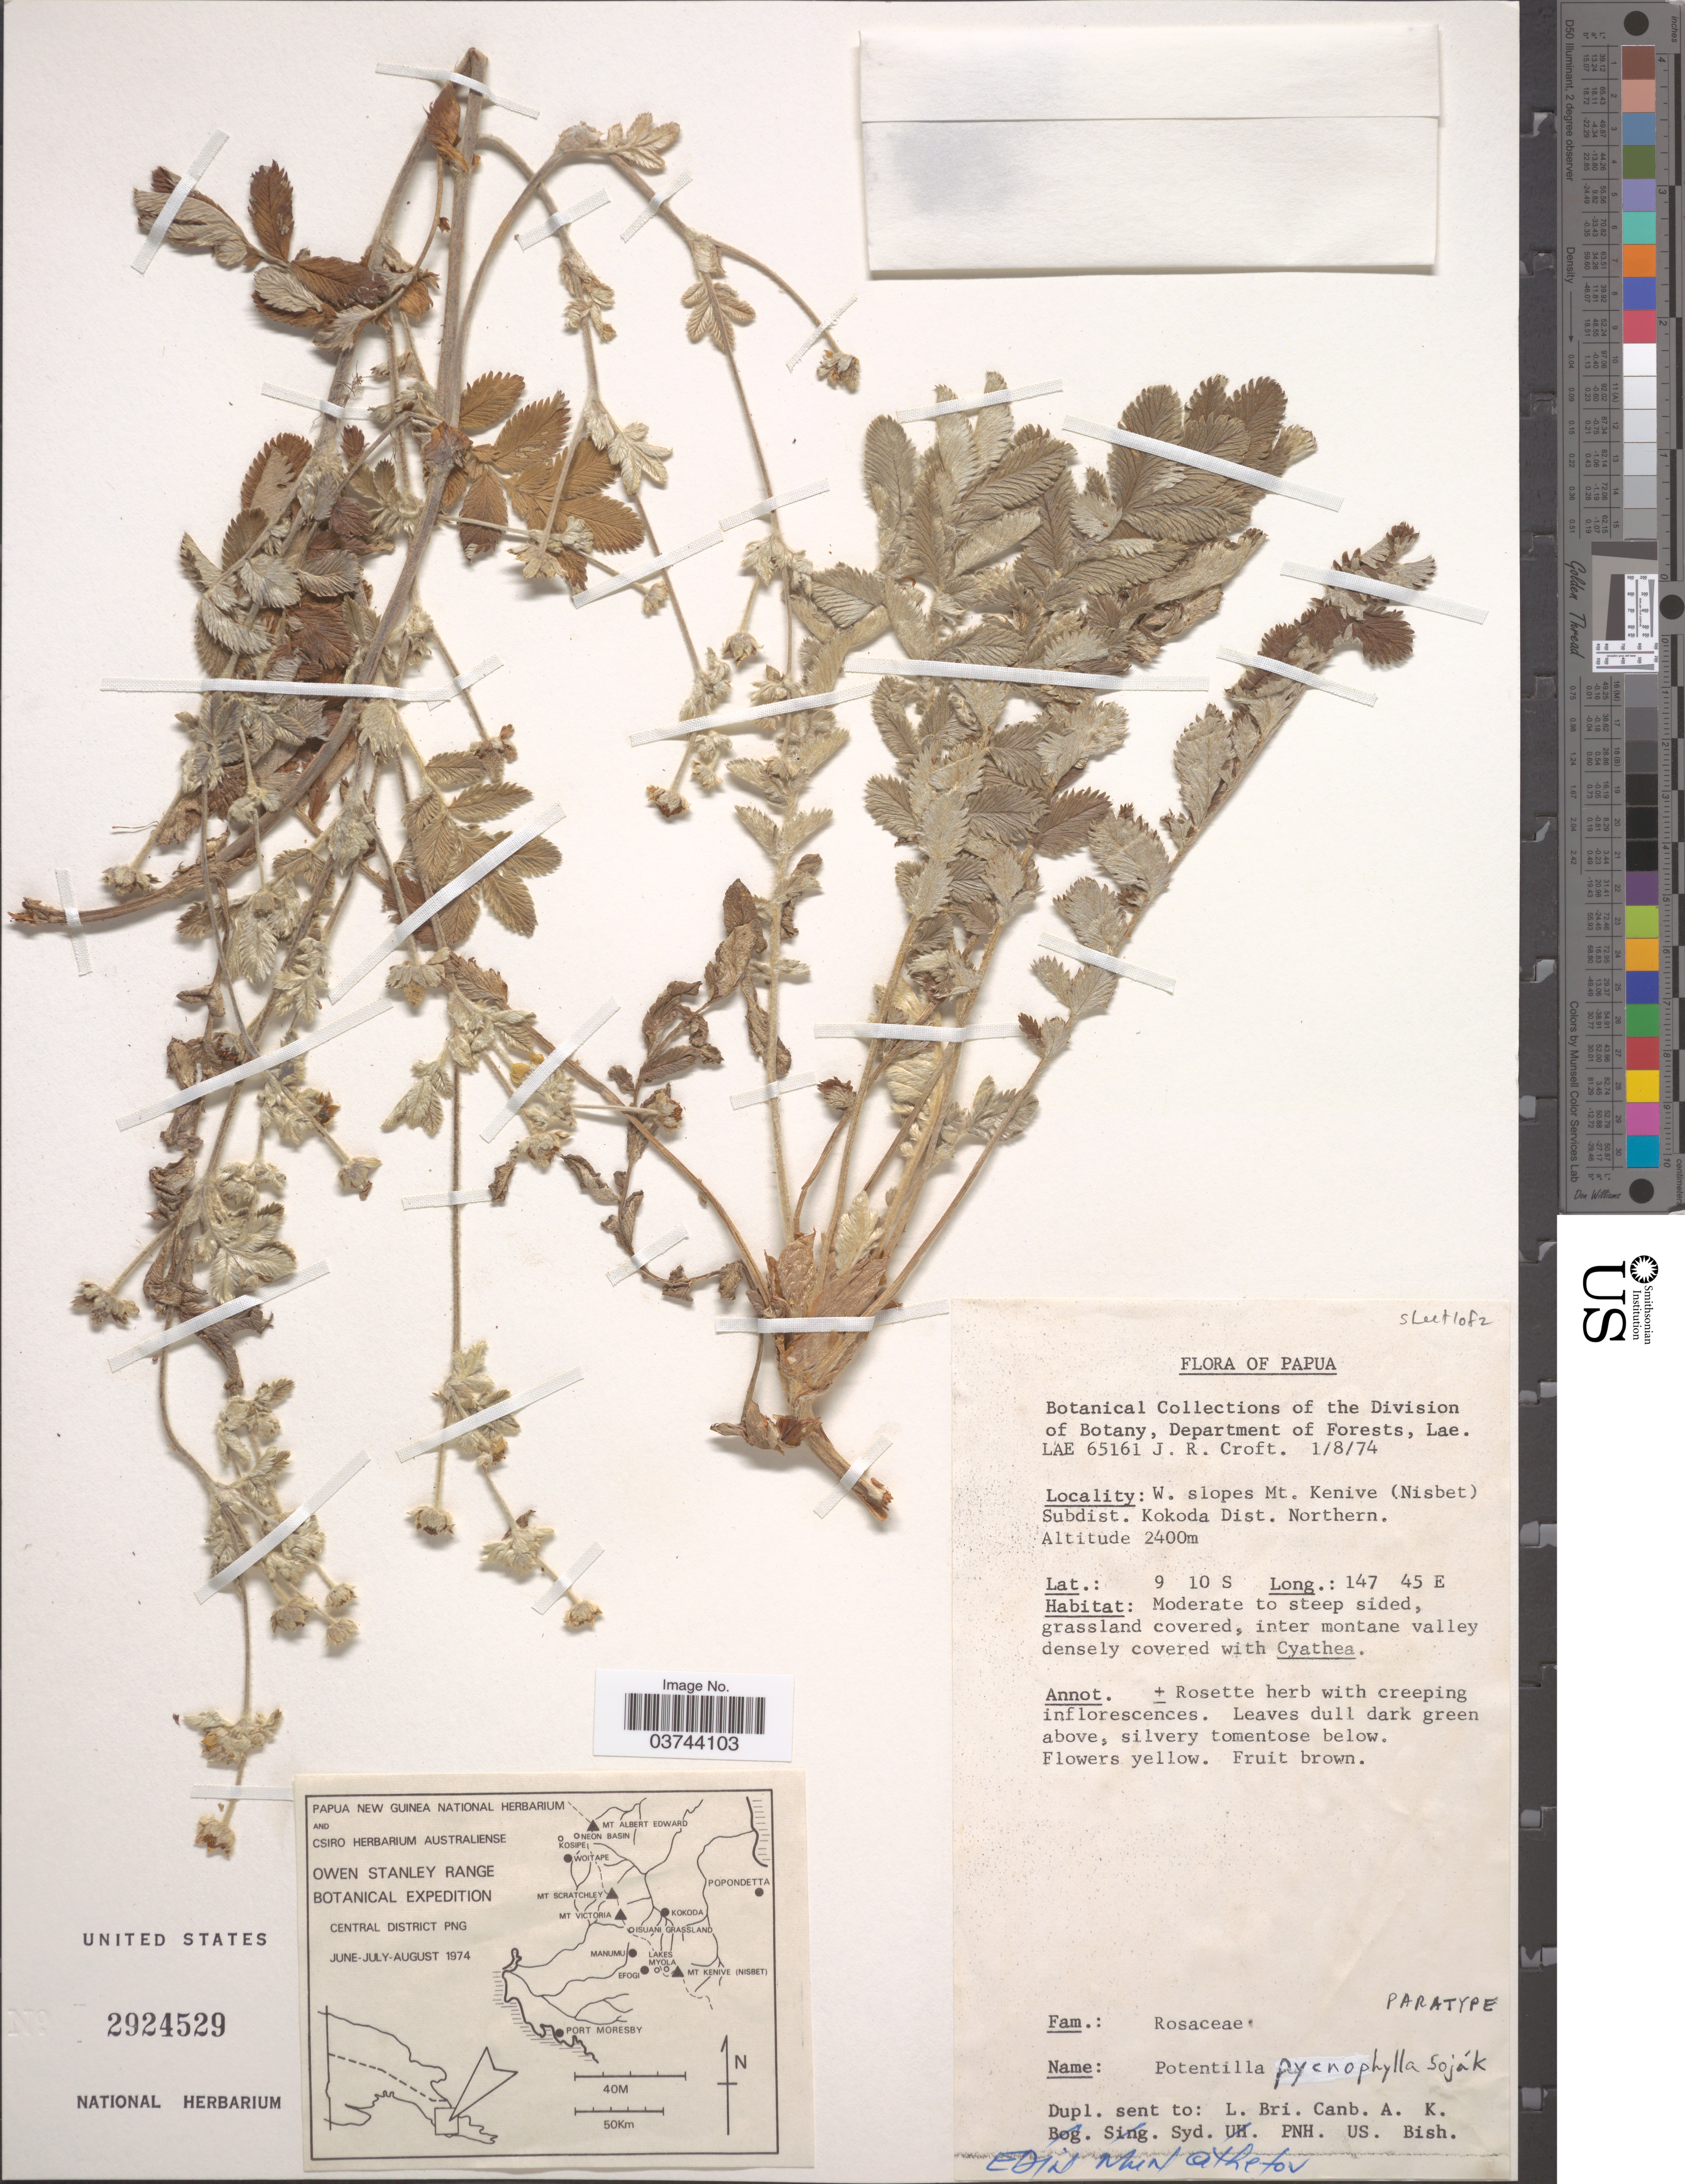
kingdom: Plantae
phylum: Tracheophyta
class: Magnoliopsida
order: Rosales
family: Rosaceae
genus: Potentilla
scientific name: Potentilla pycnophylla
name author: Soják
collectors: J. R. Croft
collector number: LAE65161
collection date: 1974-08-01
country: Papua New Guinea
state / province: Northern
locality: Papua. W. slopes Mt. Kenive (Nisbet) Subdist. Kokoda Dist. Northern.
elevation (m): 2400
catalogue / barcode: US 2924529